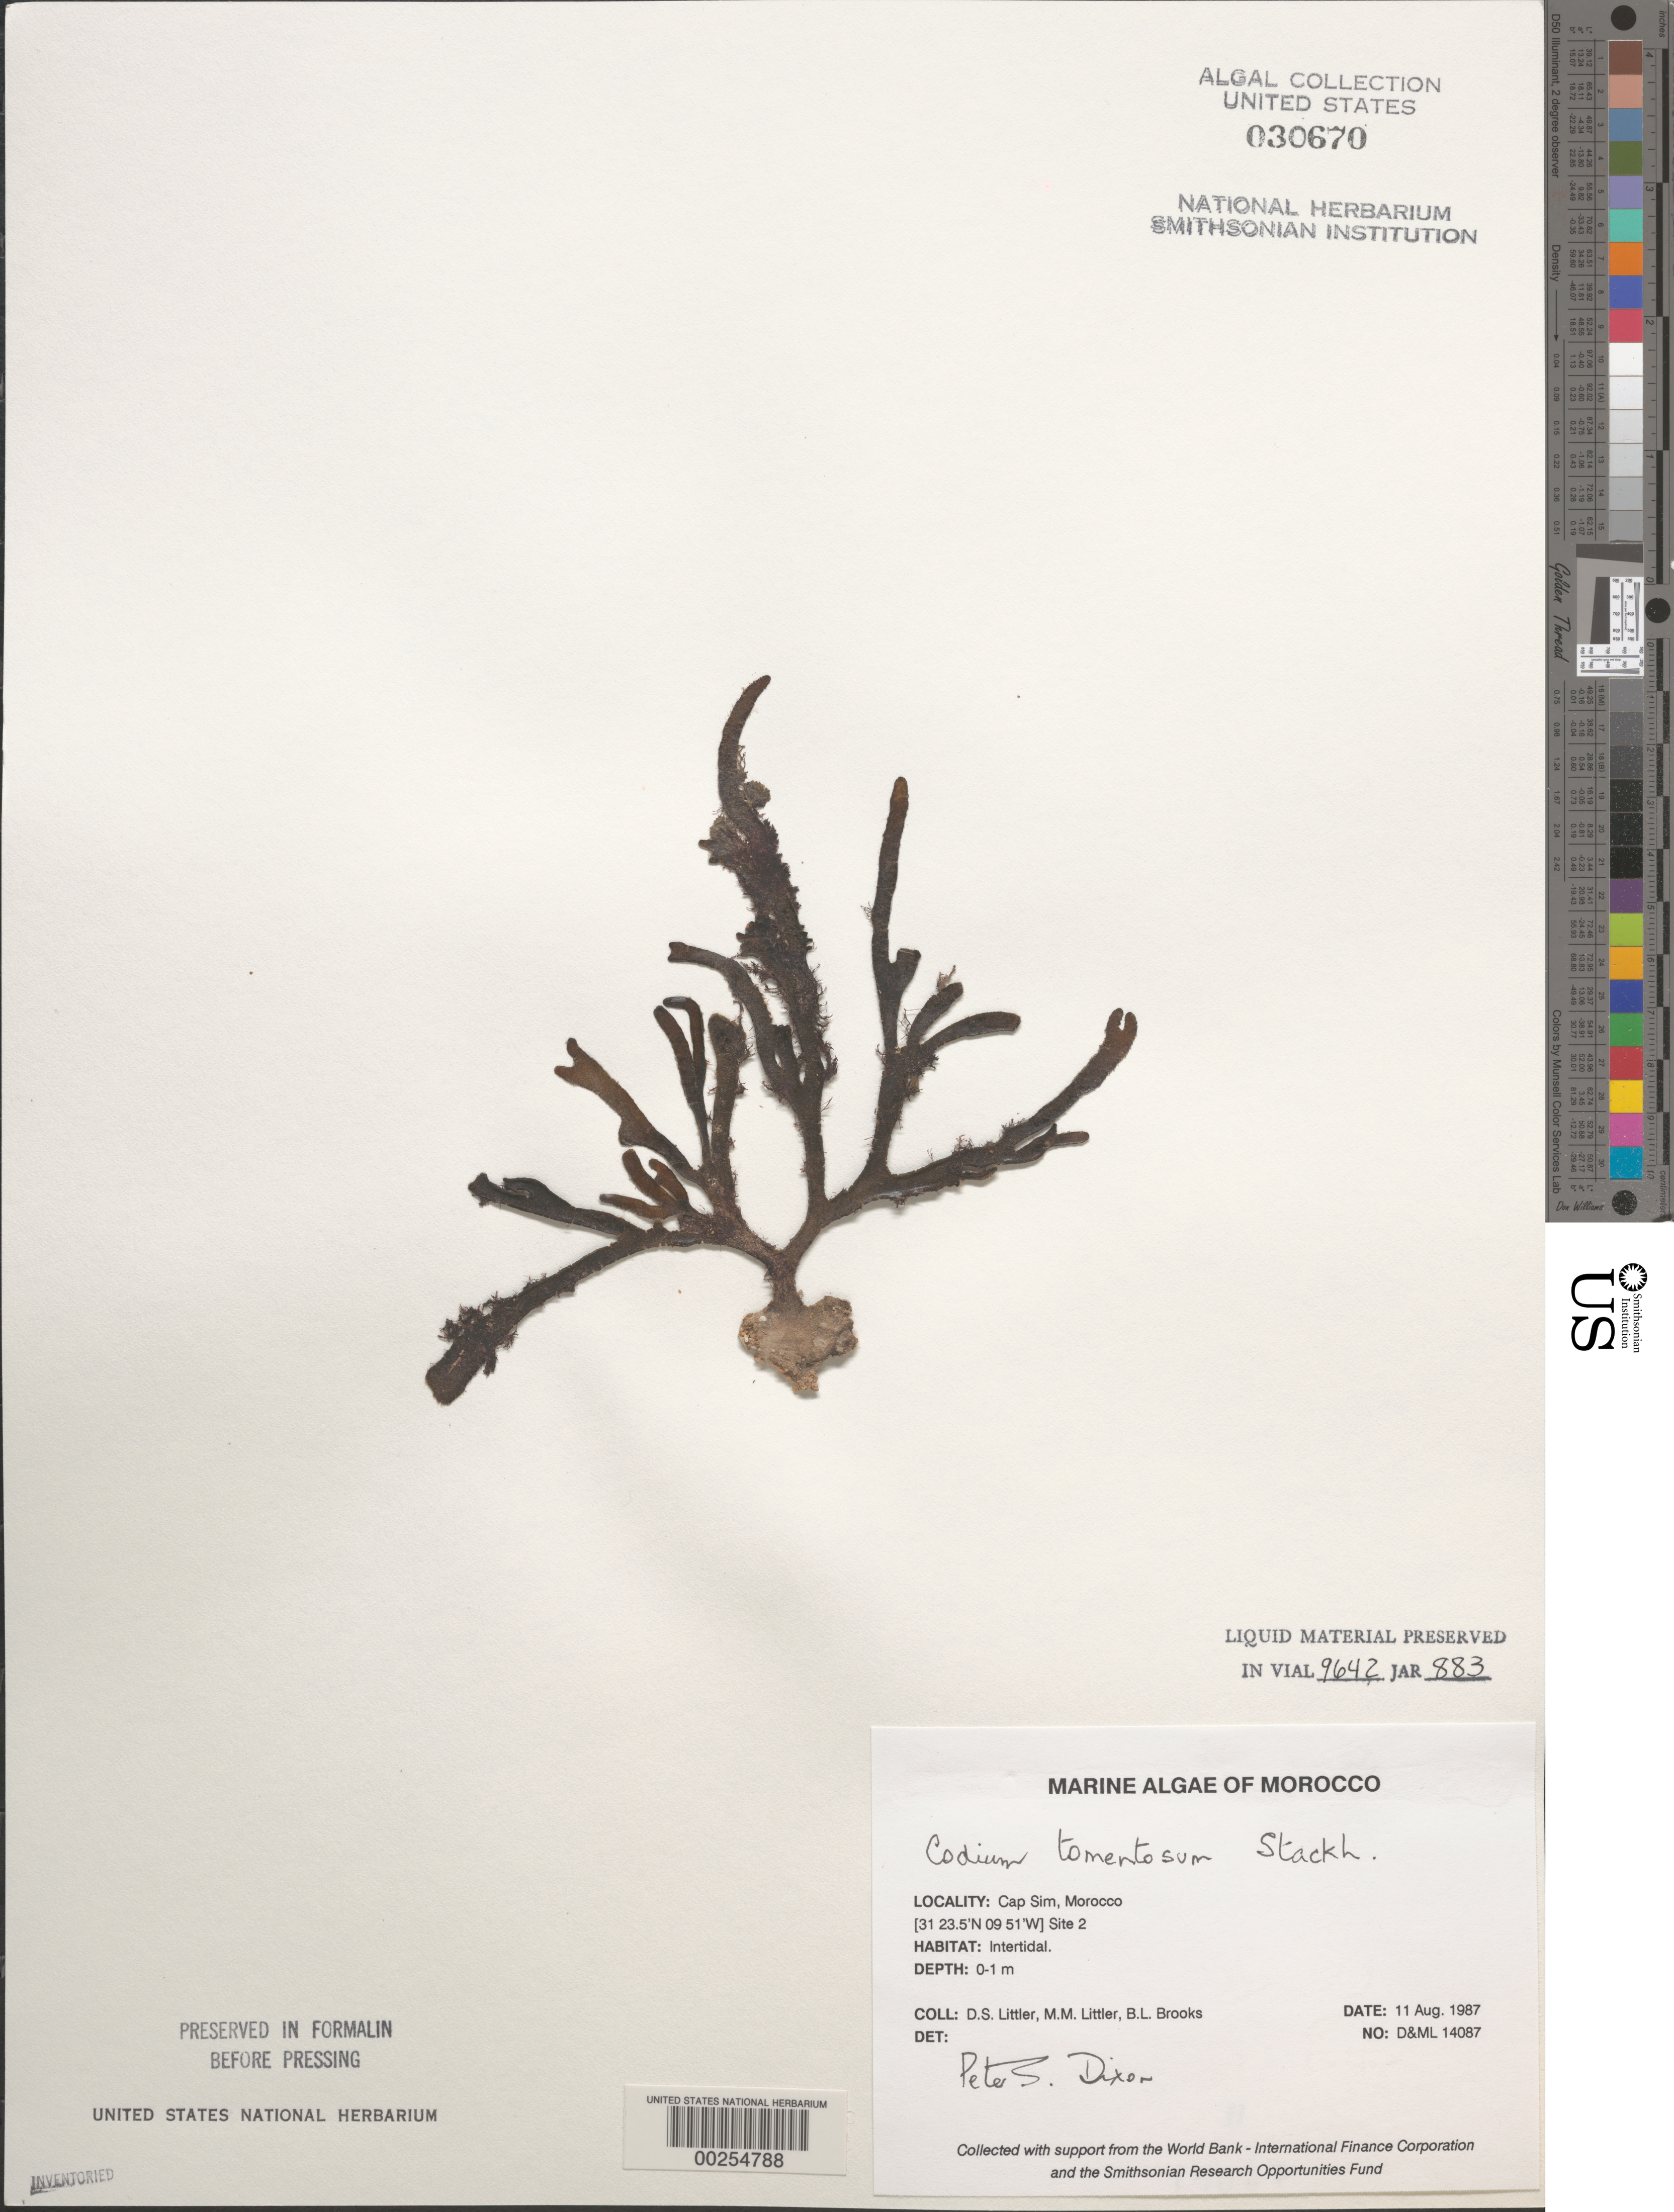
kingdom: Plantae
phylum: Chlorophyta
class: Ulvophyceae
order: Bryopsidales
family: Codiaceae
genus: Codium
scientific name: Codium tomentosum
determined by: Dixon, P. S.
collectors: D. S. Littler, M. M. Littler & B. Brooks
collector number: D&ML 14087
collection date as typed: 11 Aug 1987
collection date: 1987-08-11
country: Morocco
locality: Cap Sim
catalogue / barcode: US 30670